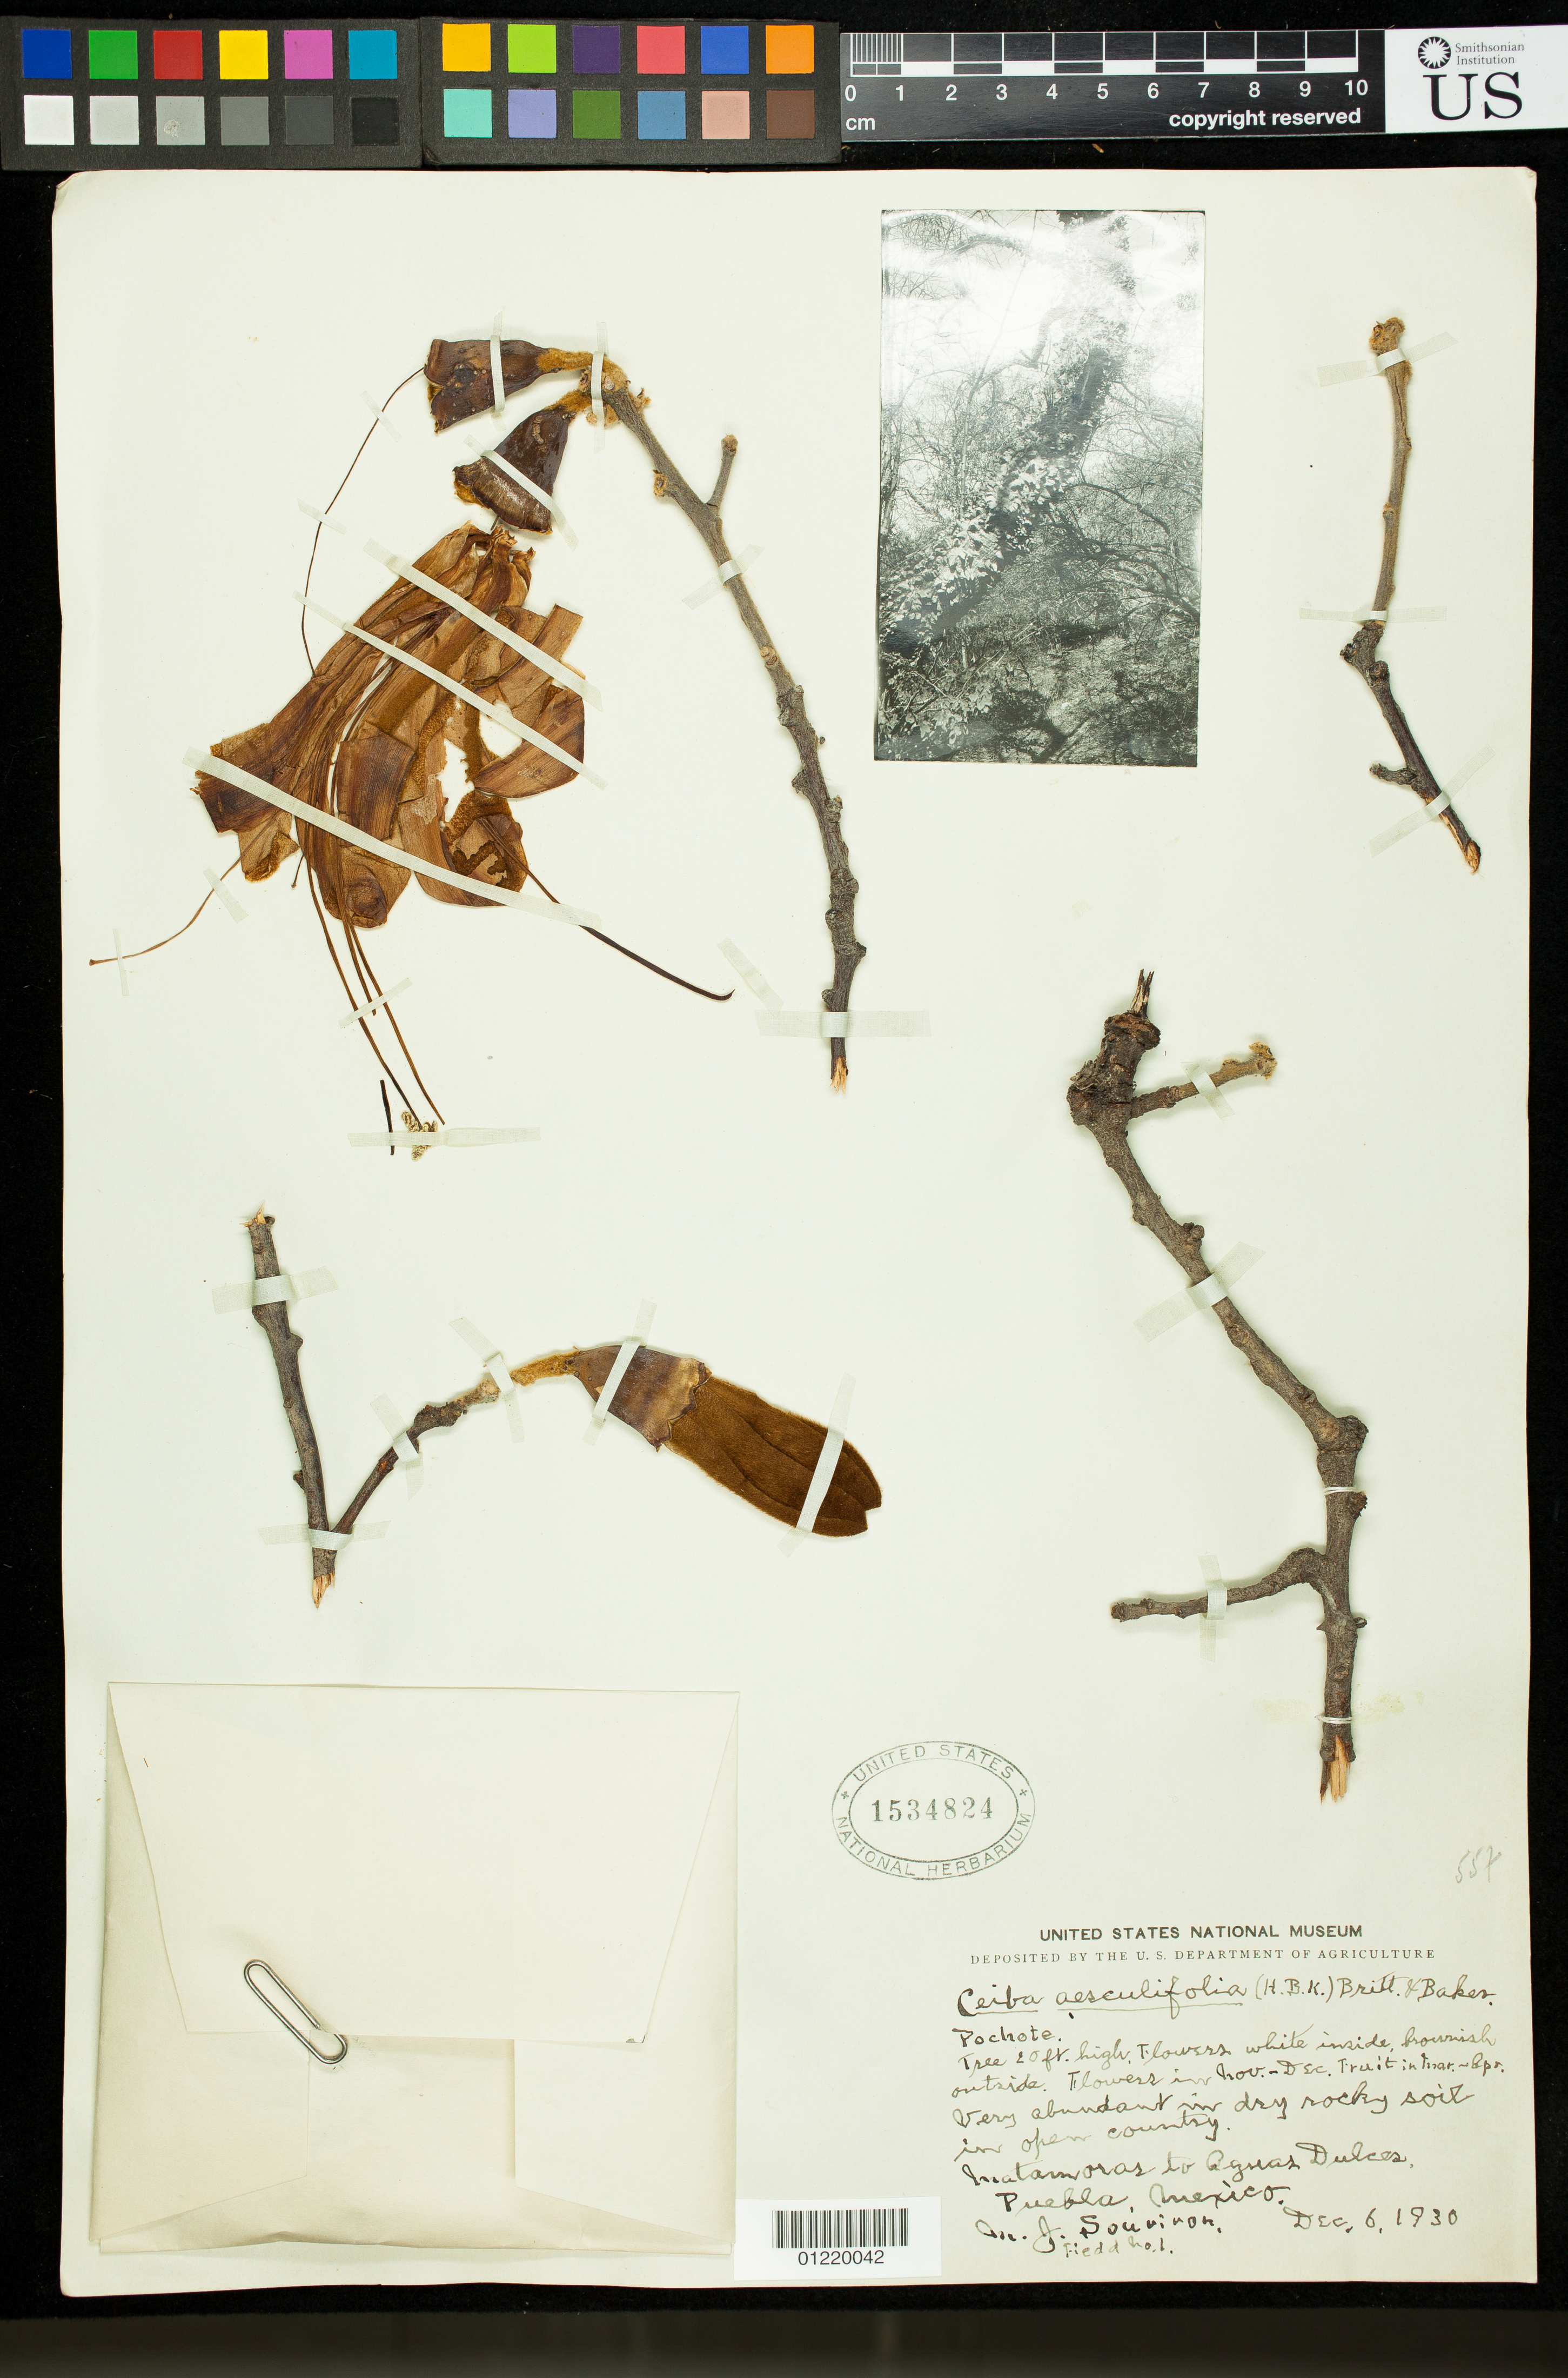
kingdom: Plantae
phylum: Tracheophyta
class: Magnoliopsida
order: Malvales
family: Malvaceae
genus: Ceiba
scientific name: Ceiba aesculifolia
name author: (Kunth) Britten & Baker f.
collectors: M. J. Souviron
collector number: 1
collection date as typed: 12/6/1930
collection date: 1930-12-06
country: Mexico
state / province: Puebla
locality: Matamoros to Aguas Dulces.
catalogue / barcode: US 1534824